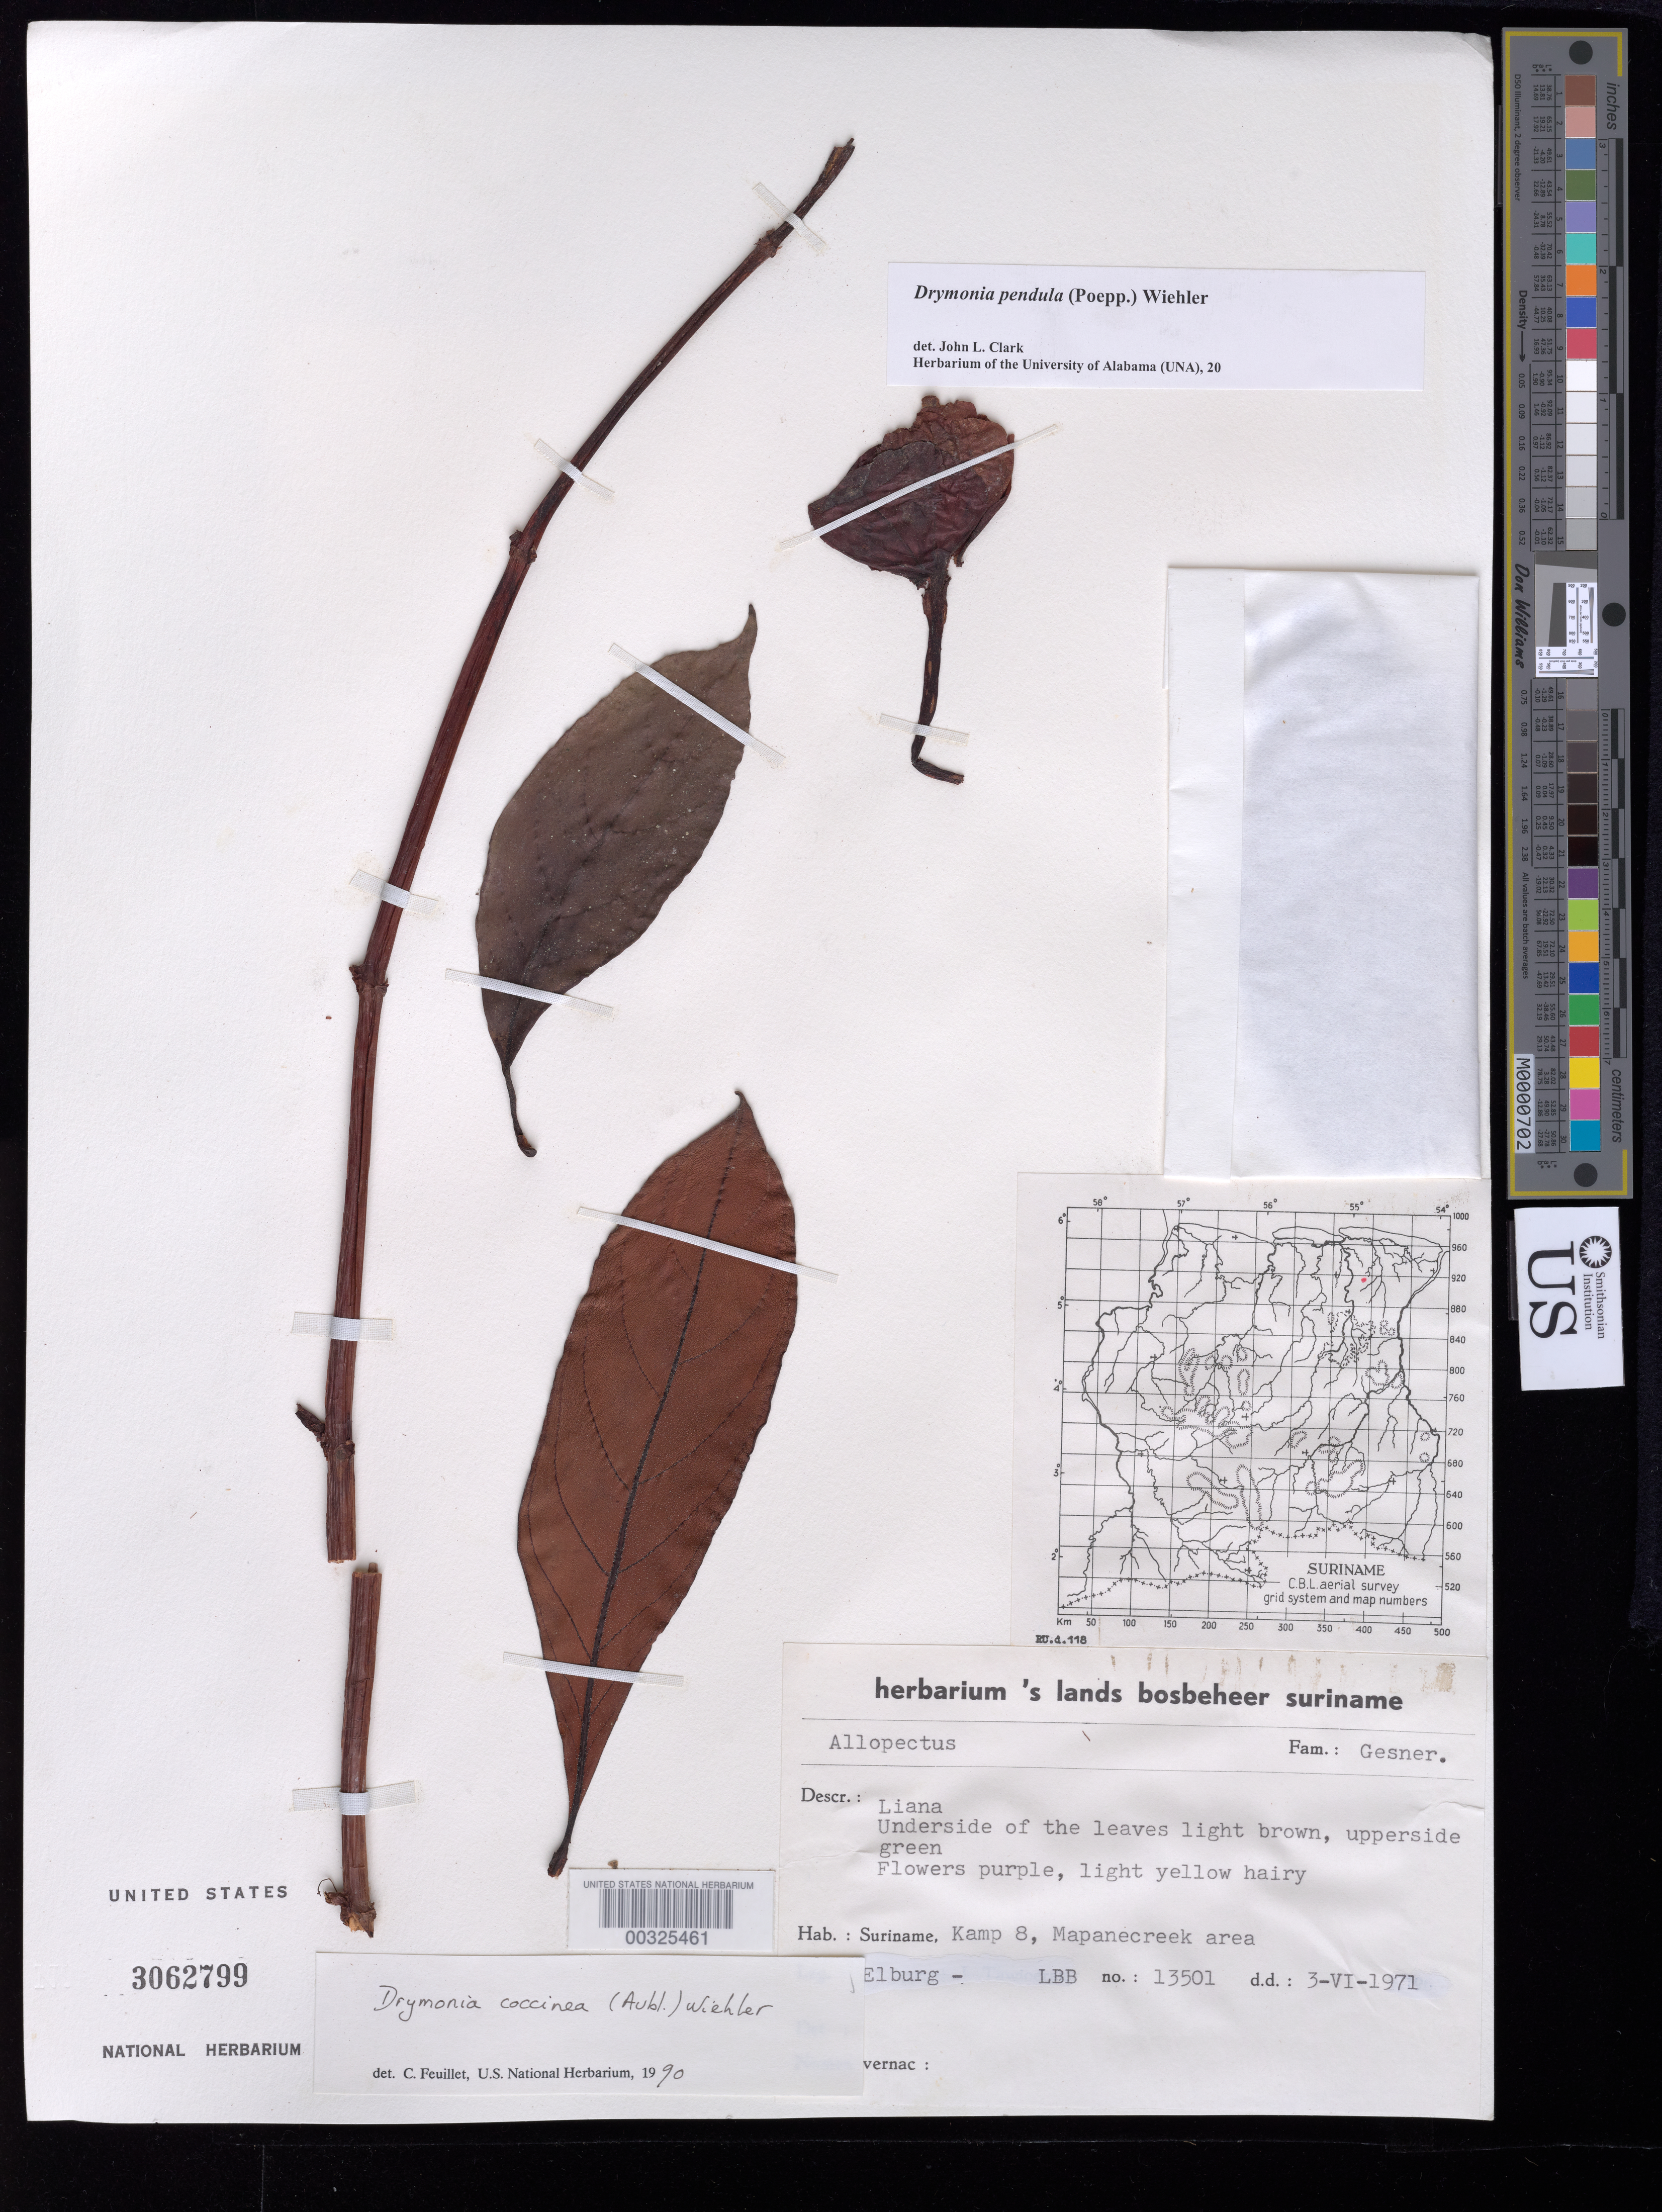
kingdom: Plantae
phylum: Tracheophyta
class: Magnoliopsida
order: Lamiales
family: Gesneriaceae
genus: Drymonia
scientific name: Drymonia coccinea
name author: (Aubl.) Wiehler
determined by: Skog, Laurence E.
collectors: Elburg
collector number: LBB 13501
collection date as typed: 03 Jun 1971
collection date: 1971-06-03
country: Suriname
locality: Kamp 8, Mapane creek area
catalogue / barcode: US 3062799